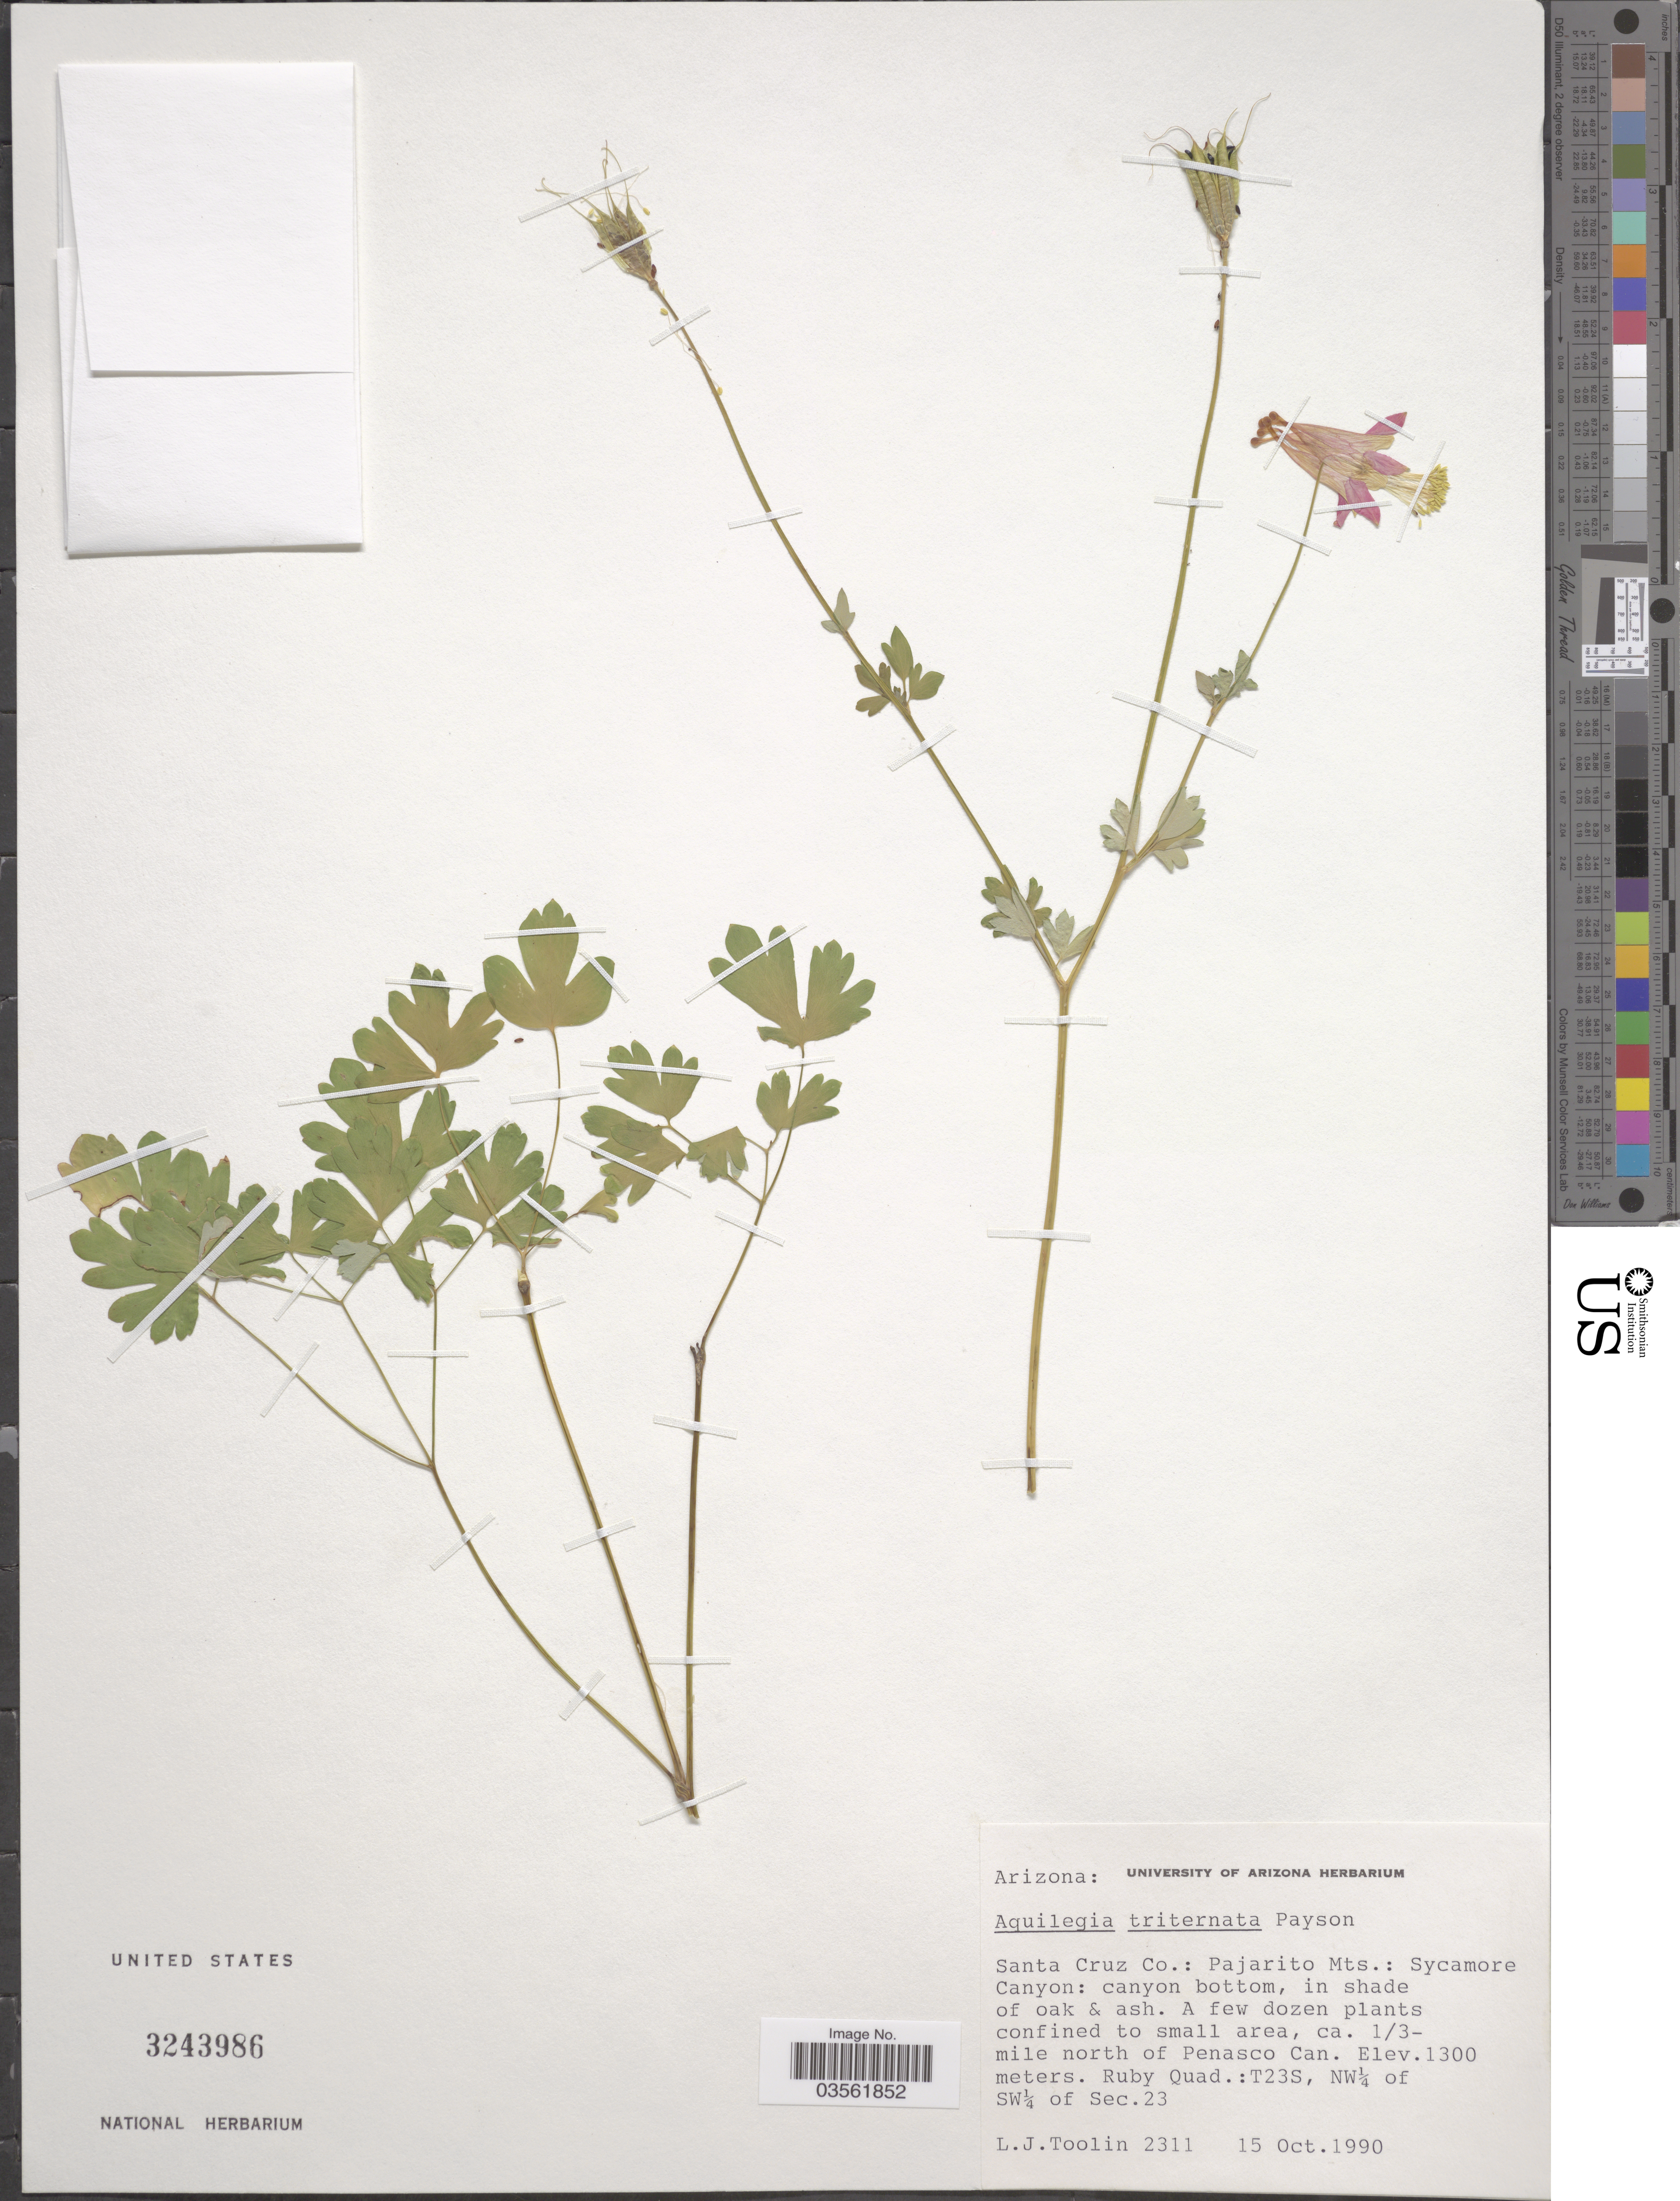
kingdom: Plantae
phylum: Tracheophyta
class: Magnoliopsida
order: Ranunculales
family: Ranunculaceae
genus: Aquilegia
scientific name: Aquilegia triternata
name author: Payson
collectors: L. J. Toolin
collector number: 2311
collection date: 1990-10-15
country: United States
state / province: Arizona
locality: Santa Cruz Co.: Pajarito Mts.: Sycamore Canyon, ca. 1/3-mile north of Penasco Can. Ruby Quad.: T23S, NW¼ of SW¼ of Sec.23.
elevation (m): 1300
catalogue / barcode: US 3243986